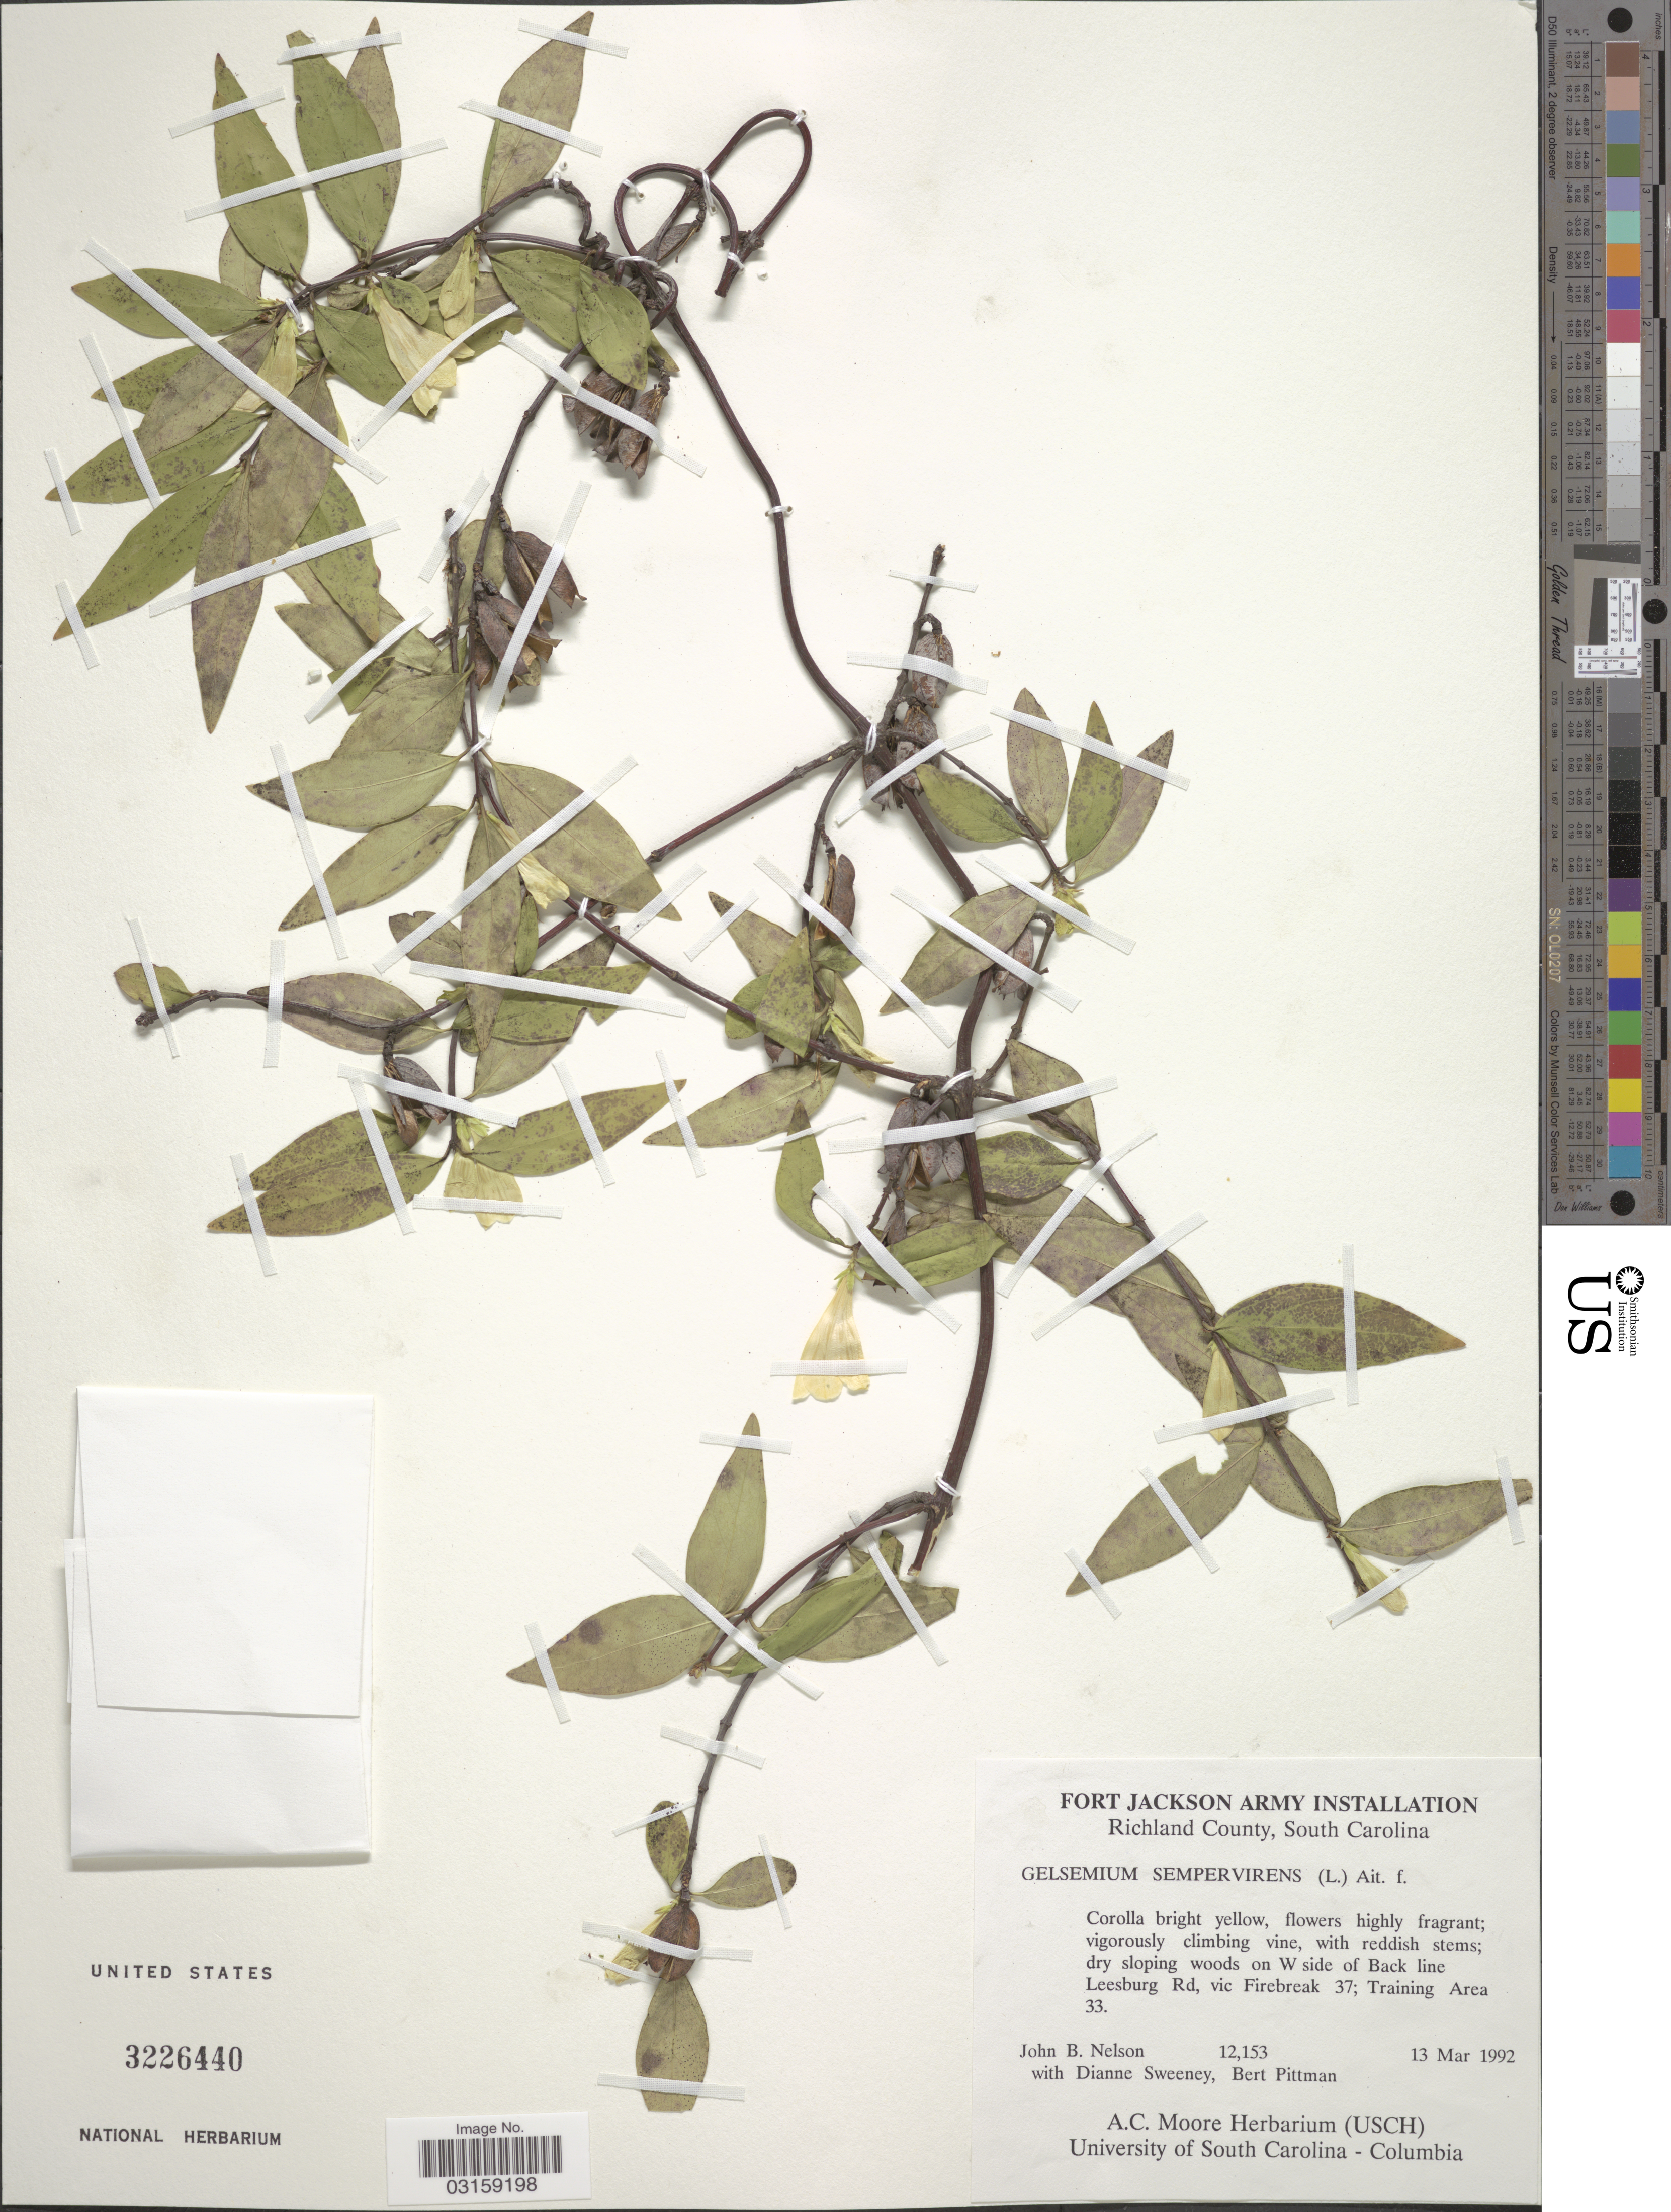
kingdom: Plantae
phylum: Tracheophyta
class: Magnoliopsida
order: Gentianales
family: Gelsemiaceae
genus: Gelsemium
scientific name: Gelsemium sempervirens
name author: (L.) J. St.-Hil.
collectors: J. B. Nelson, D. Sweeney & B. Pittman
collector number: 12153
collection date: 1992-03-13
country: United States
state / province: South Carolina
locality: Richland County. Dry sloping woods on W side of Back line Leesburg Rd, vic Firebreak 37; Training Area 33.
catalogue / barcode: US 3226440